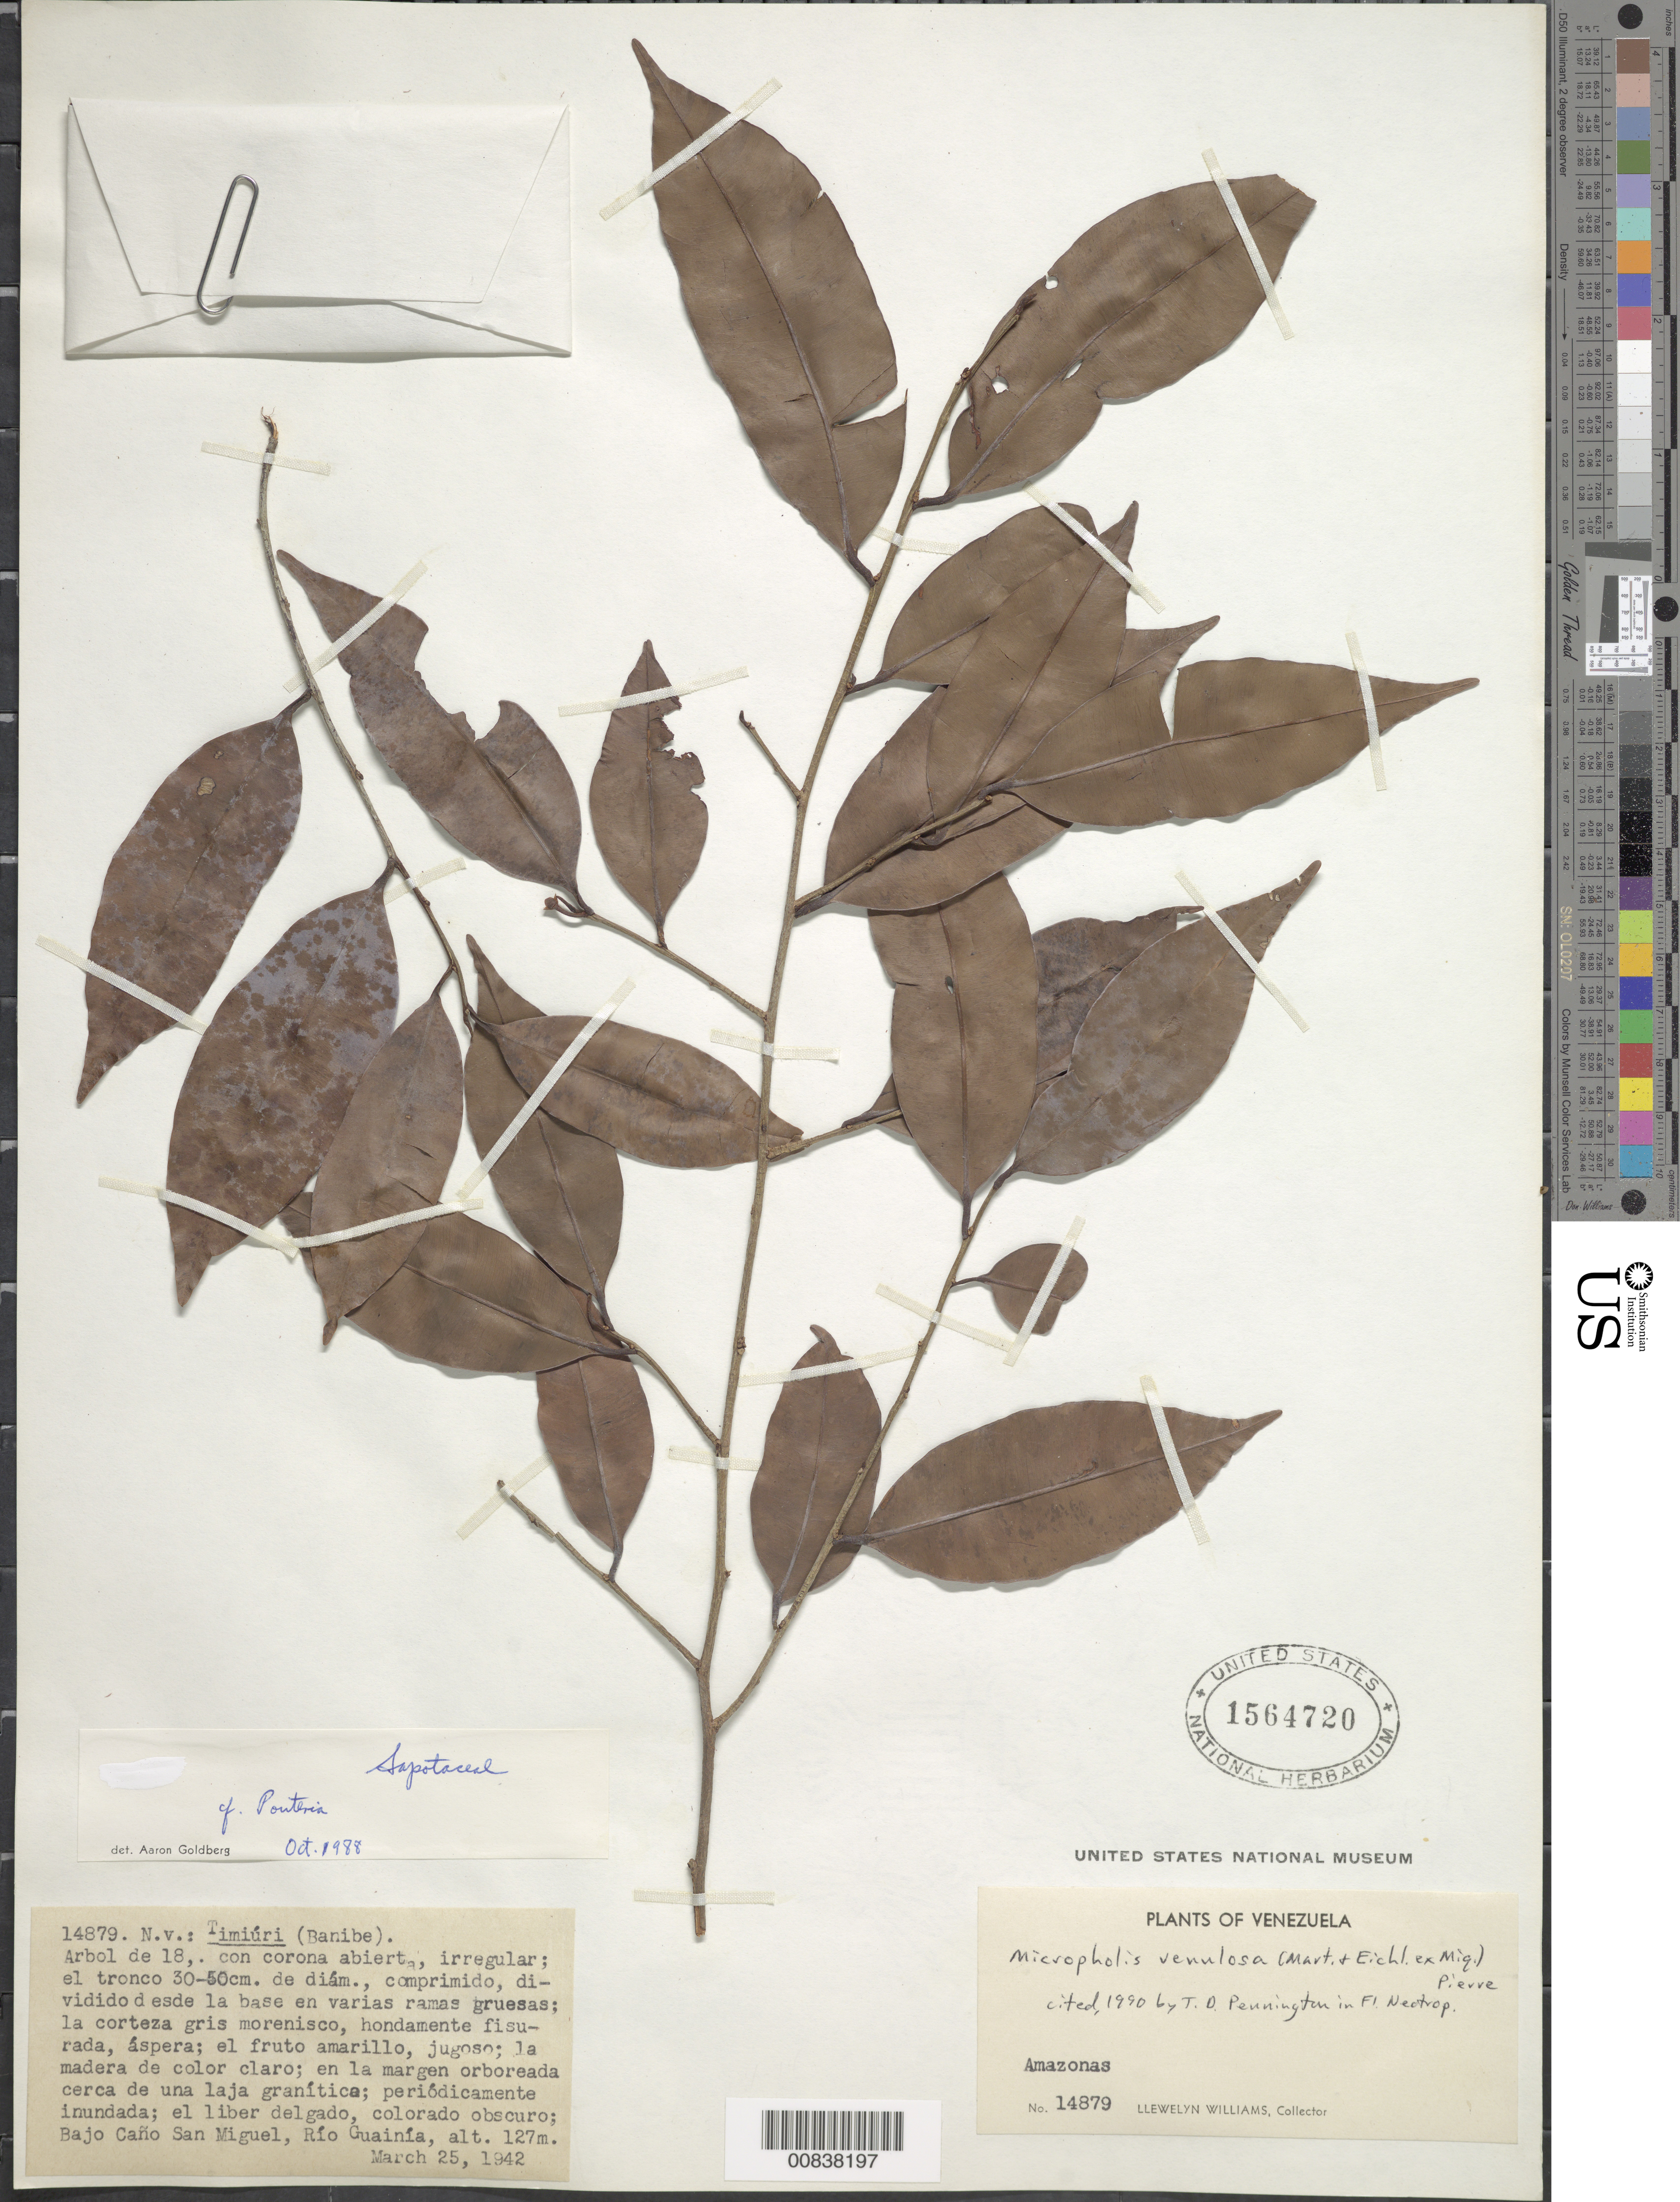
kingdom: Plantae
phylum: Tracheophyta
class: Magnoliopsida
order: Ericales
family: Sapotaceae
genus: Micropholis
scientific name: Micropholis venulosa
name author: (Mart. & Eichler) Pierre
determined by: Pennington, T. D., (K)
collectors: Ll. Williams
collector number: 14879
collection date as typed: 25-Mar-42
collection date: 1942-03-25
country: Venezuela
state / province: Amazonas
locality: San Miguel, Río Guainía, Baja Caño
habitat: Margen arboreada cerca de una laja granítica, periodicamente inundada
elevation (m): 127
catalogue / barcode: US 1564720